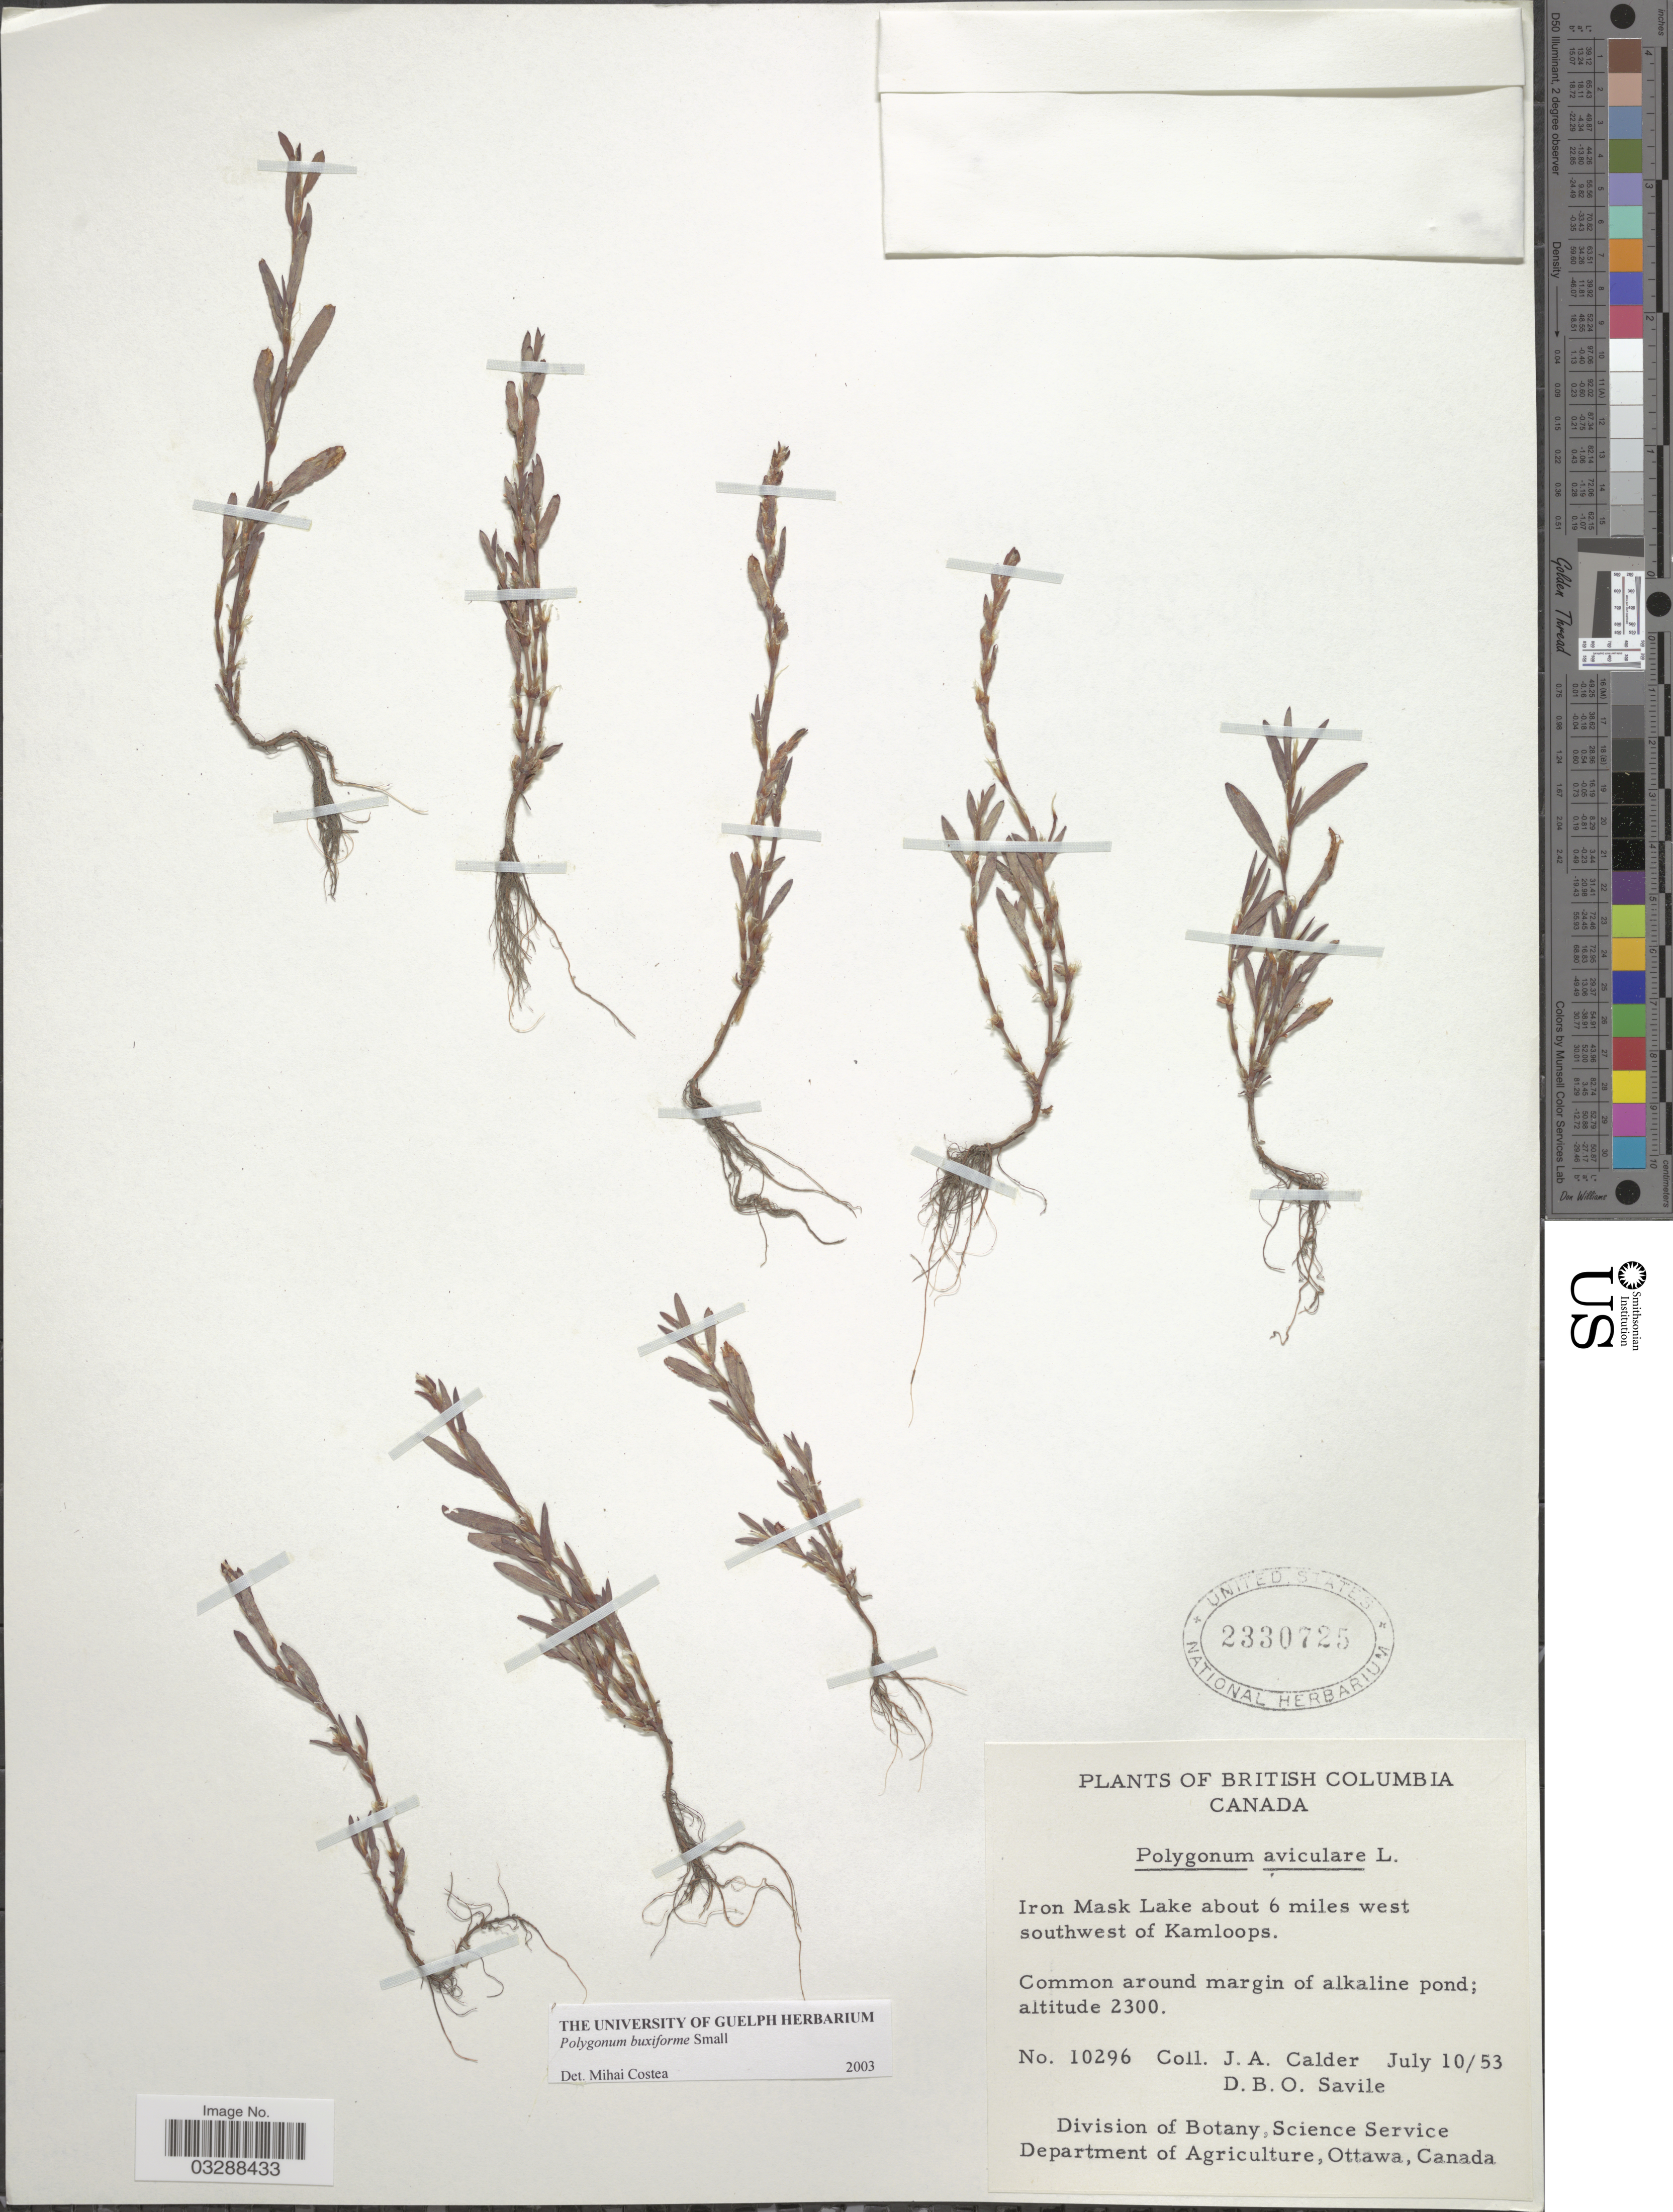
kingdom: Plantae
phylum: Tracheophyta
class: Magnoliopsida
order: Caryophyllales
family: Polygonaceae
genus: Polygonum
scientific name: Polygonum buxiforme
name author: Small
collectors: J. A. Calder & D. Savile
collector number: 10296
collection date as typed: Transcribed d/m/y: 10/7/53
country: Canada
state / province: British Columbia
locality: Iron Mask Lake about 6 miles west southwest of Kamloops.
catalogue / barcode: US 2330725